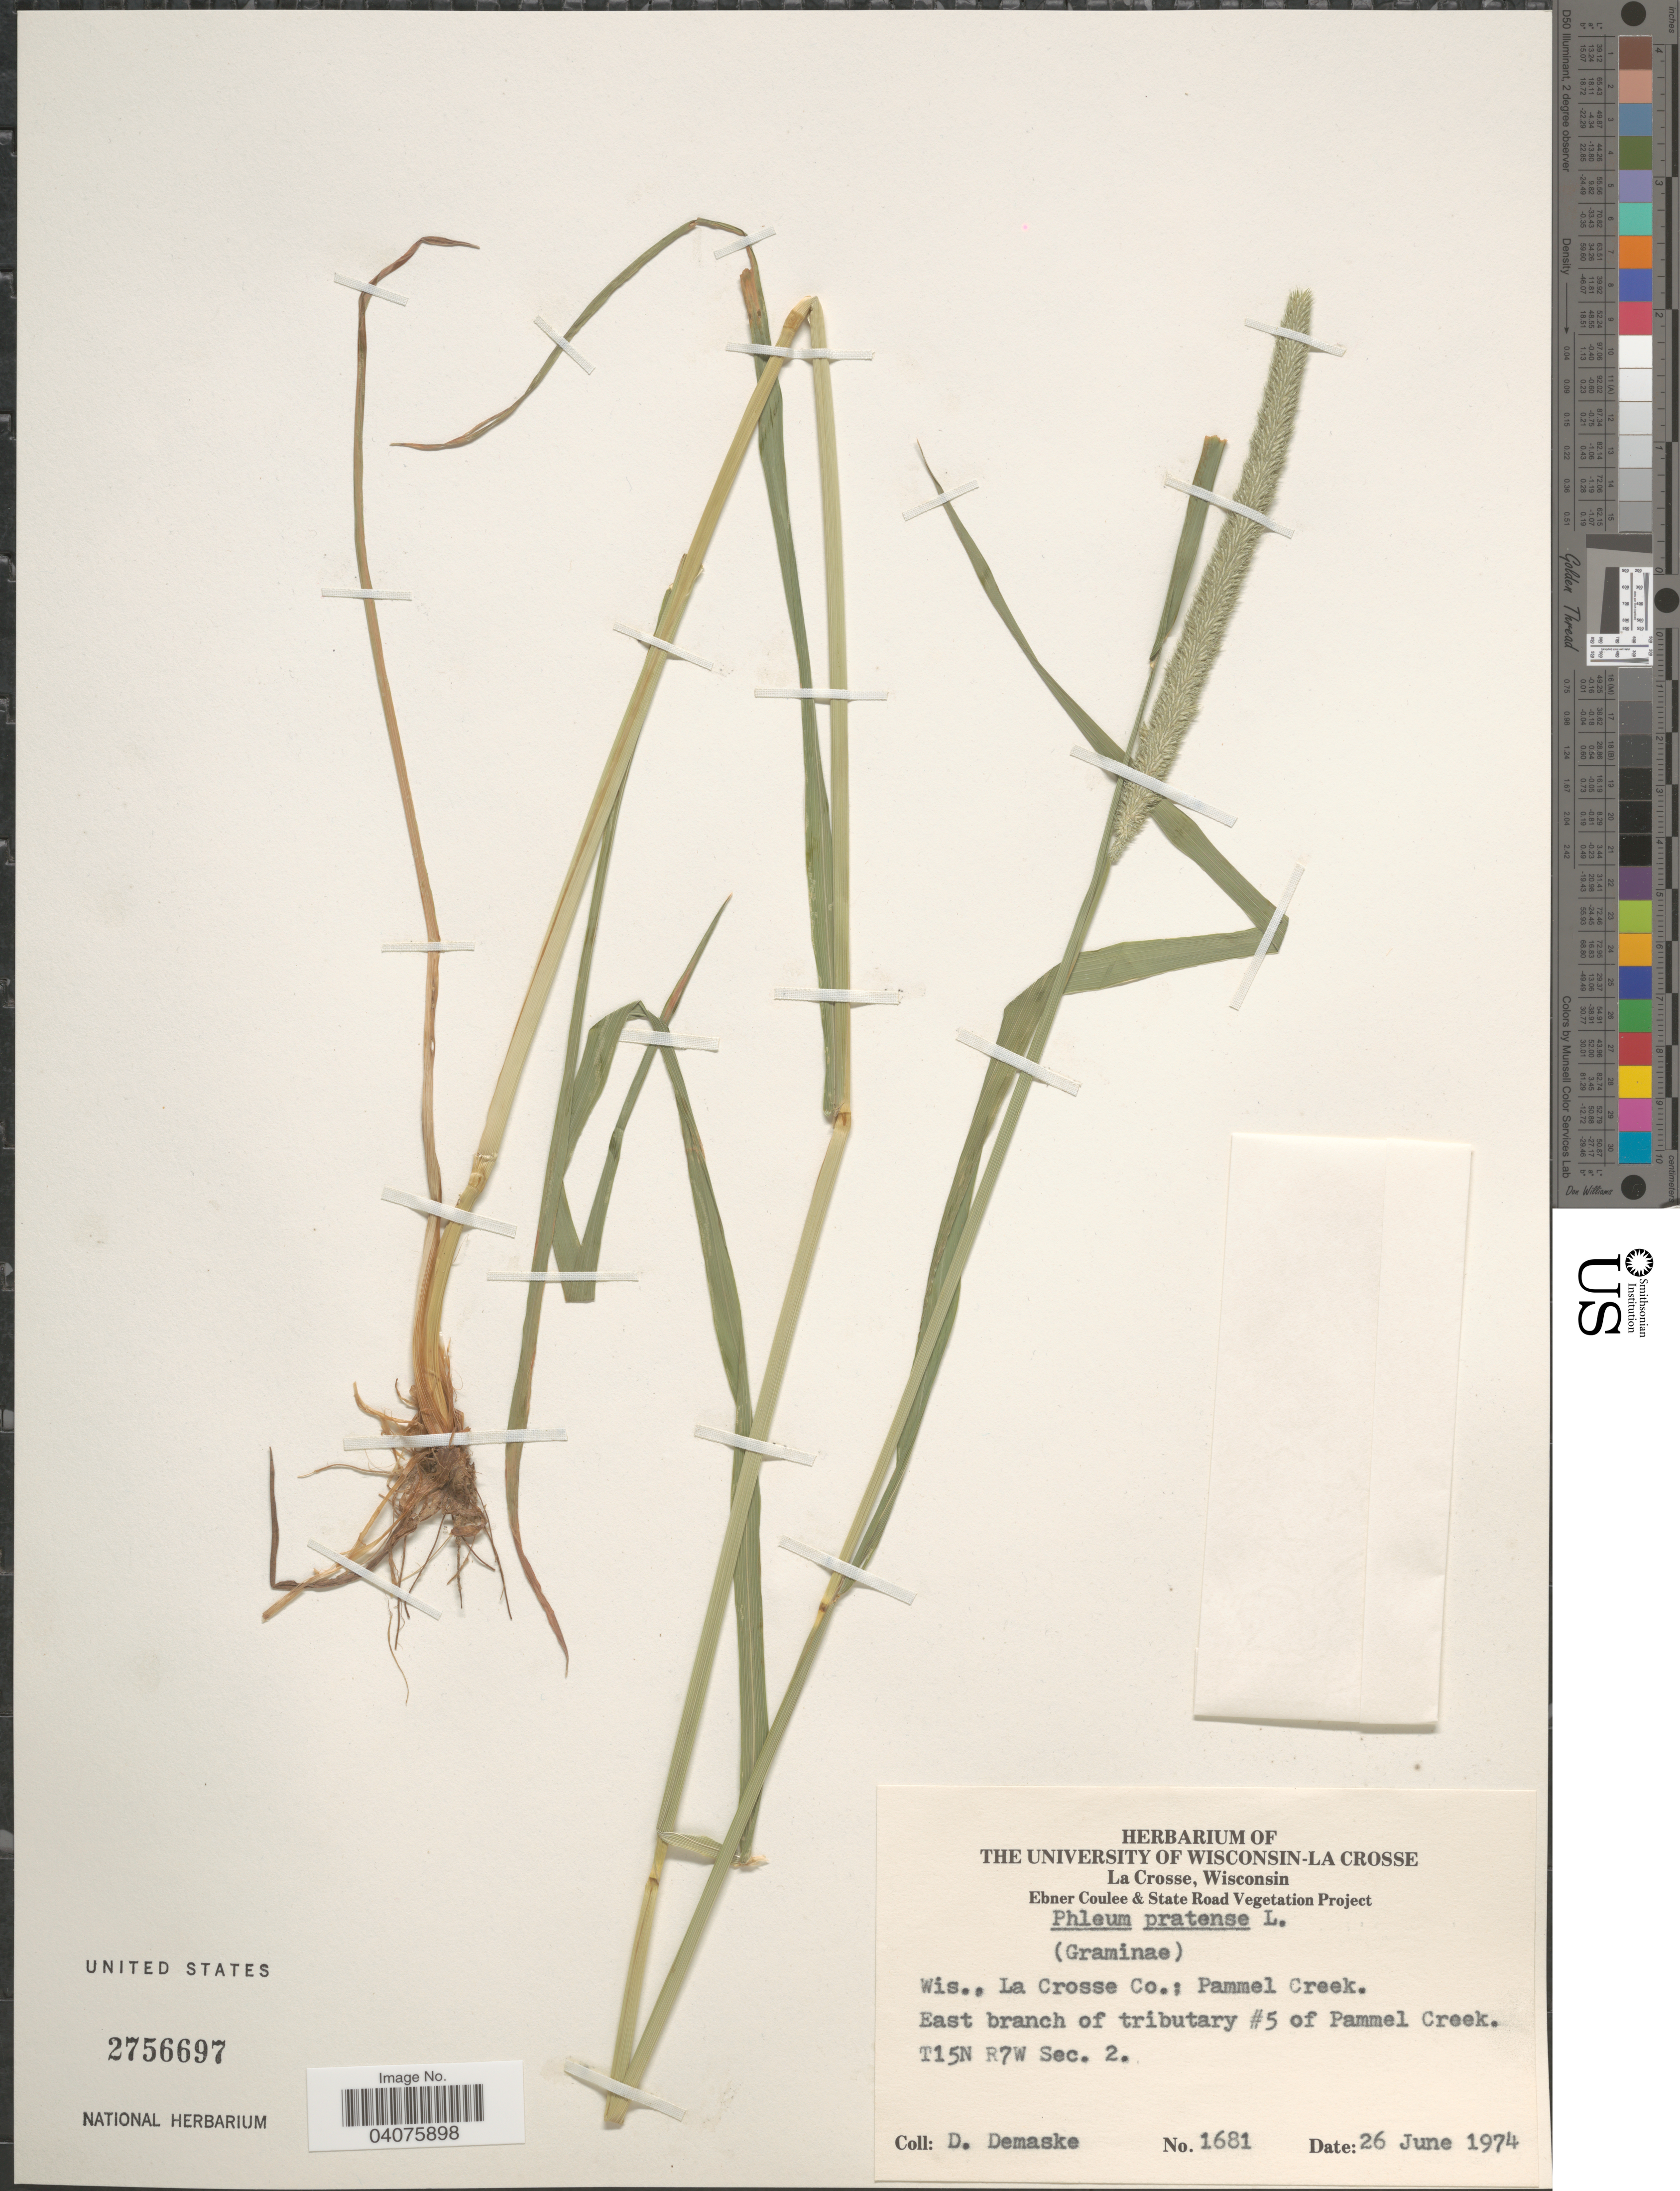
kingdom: Plantae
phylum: Tracheophyta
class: Liliopsida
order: Poales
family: Poaceae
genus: Phleum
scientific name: Phleum pratense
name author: L.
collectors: D. Demaske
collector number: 1681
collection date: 1974-06-26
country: United States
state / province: Wisconsin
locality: La Crosse Co.; Pammel Creek. East branch of tributary #5 of Pammel Creek. T15N R7W Sec. 2.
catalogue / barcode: US 2756697